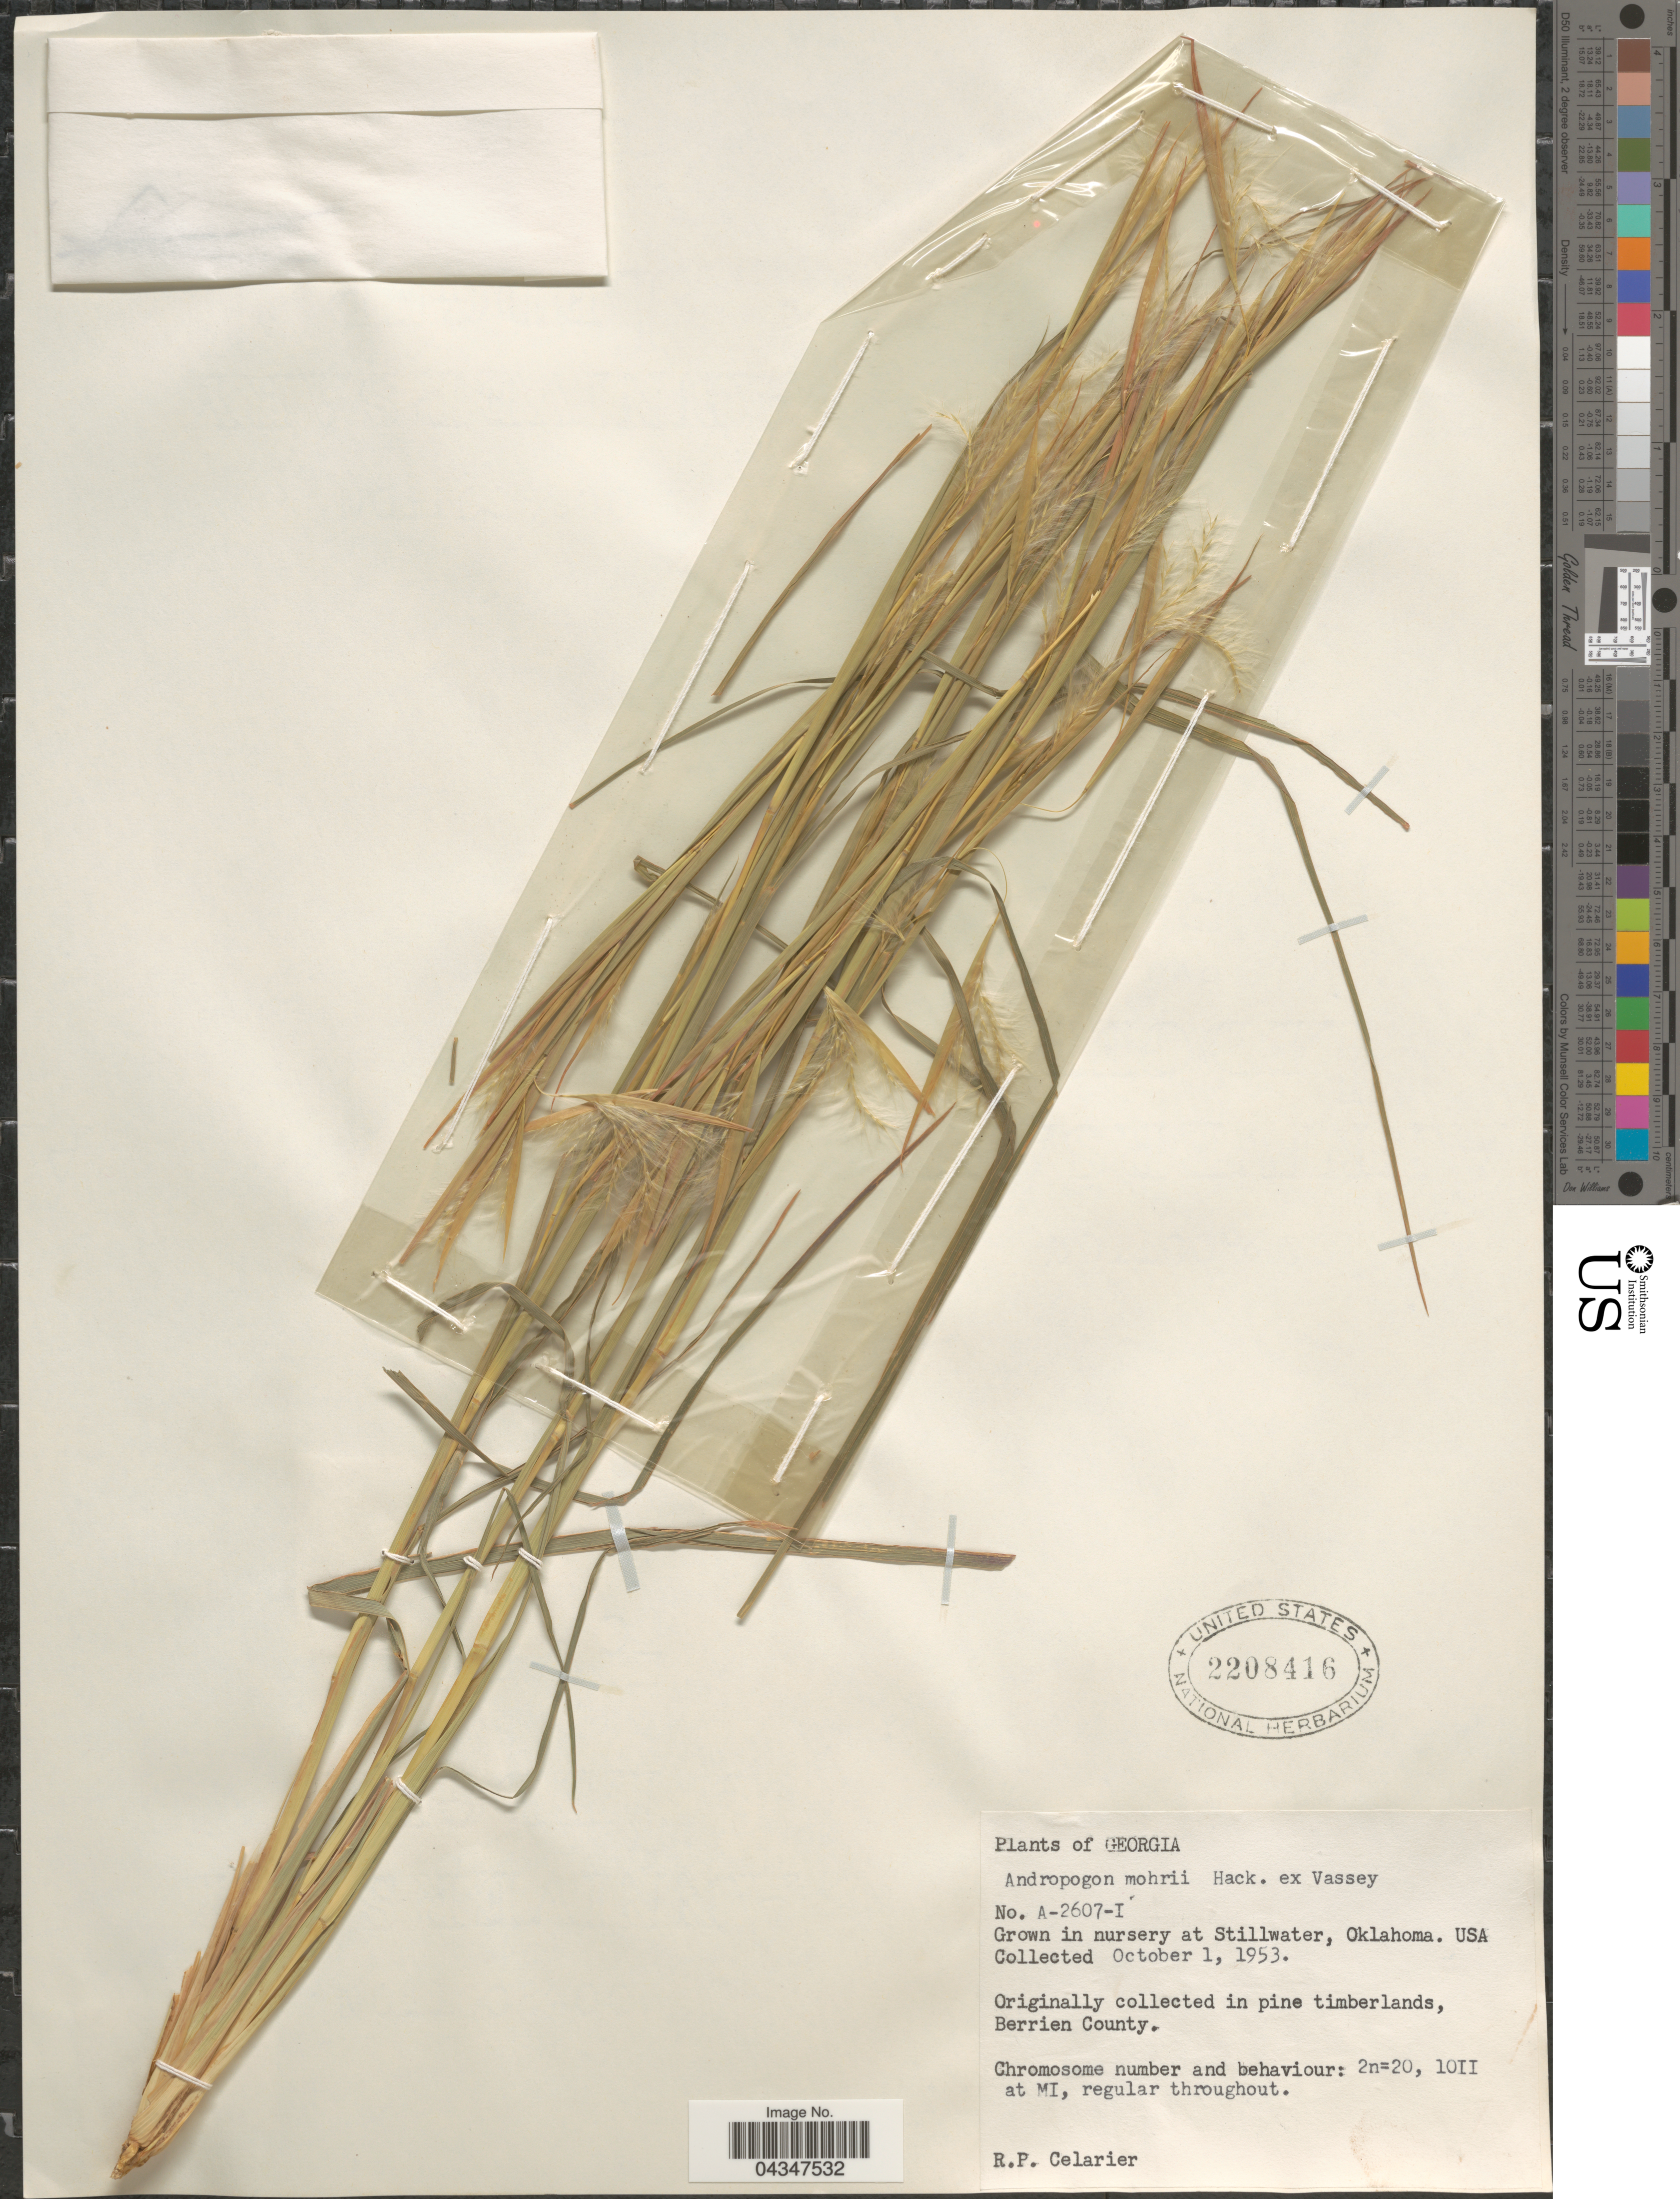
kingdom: Plantae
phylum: Tracheophyta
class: Liliopsida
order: Poales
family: Poaceae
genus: Andropogon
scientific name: Andropogon liebmannii var. pungensis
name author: (Ashe) C.S. Campb.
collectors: R. Celarier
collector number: A-2607-I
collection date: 1953-10-01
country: United States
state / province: Oklahoma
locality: In nursery at Stillwater.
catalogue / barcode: US 2208416